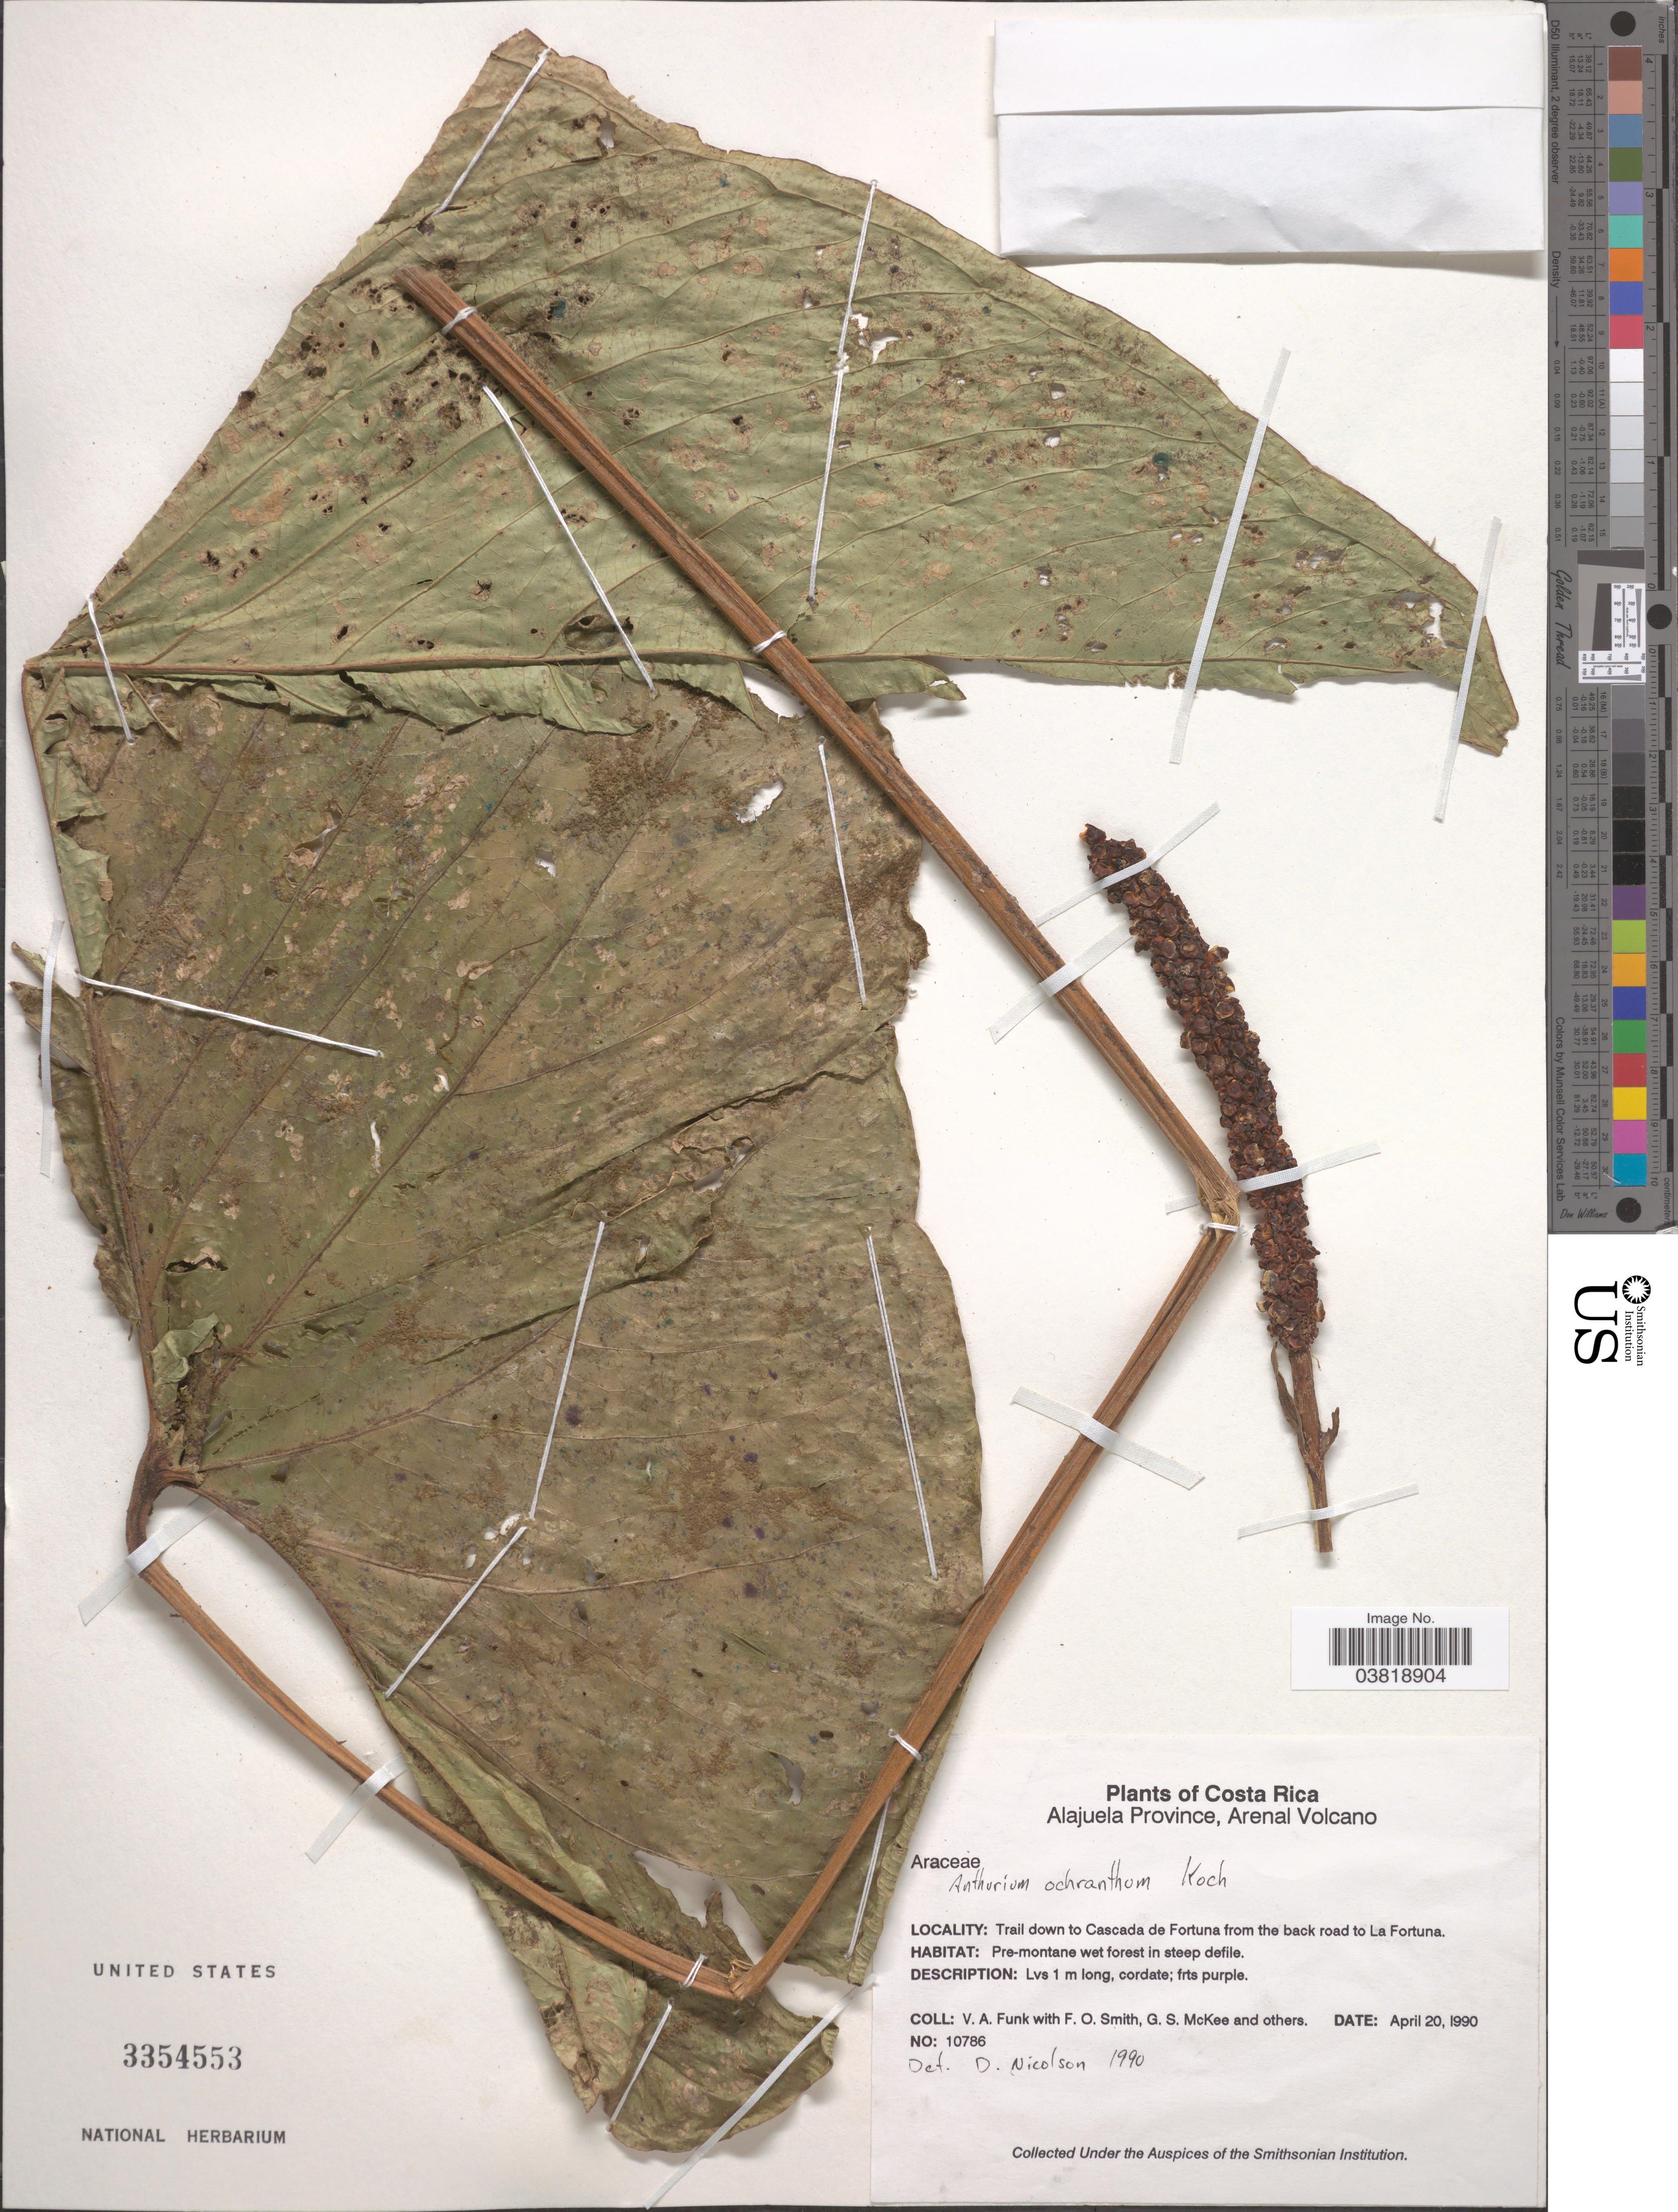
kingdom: Plantae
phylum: Tracheophyta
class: Liliopsida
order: Alismatales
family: Araceae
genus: Anthurium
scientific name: Anthurium ochranthum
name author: K. Koch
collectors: V. Funk, F. Smith, G. S. McKee & et al.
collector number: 10786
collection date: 1990-04-20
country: Costa Rica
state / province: Alajuela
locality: Arenal Volcano. Trail down to Cascada de Fortuna from the back road to La Fortuna.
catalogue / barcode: US 3354553